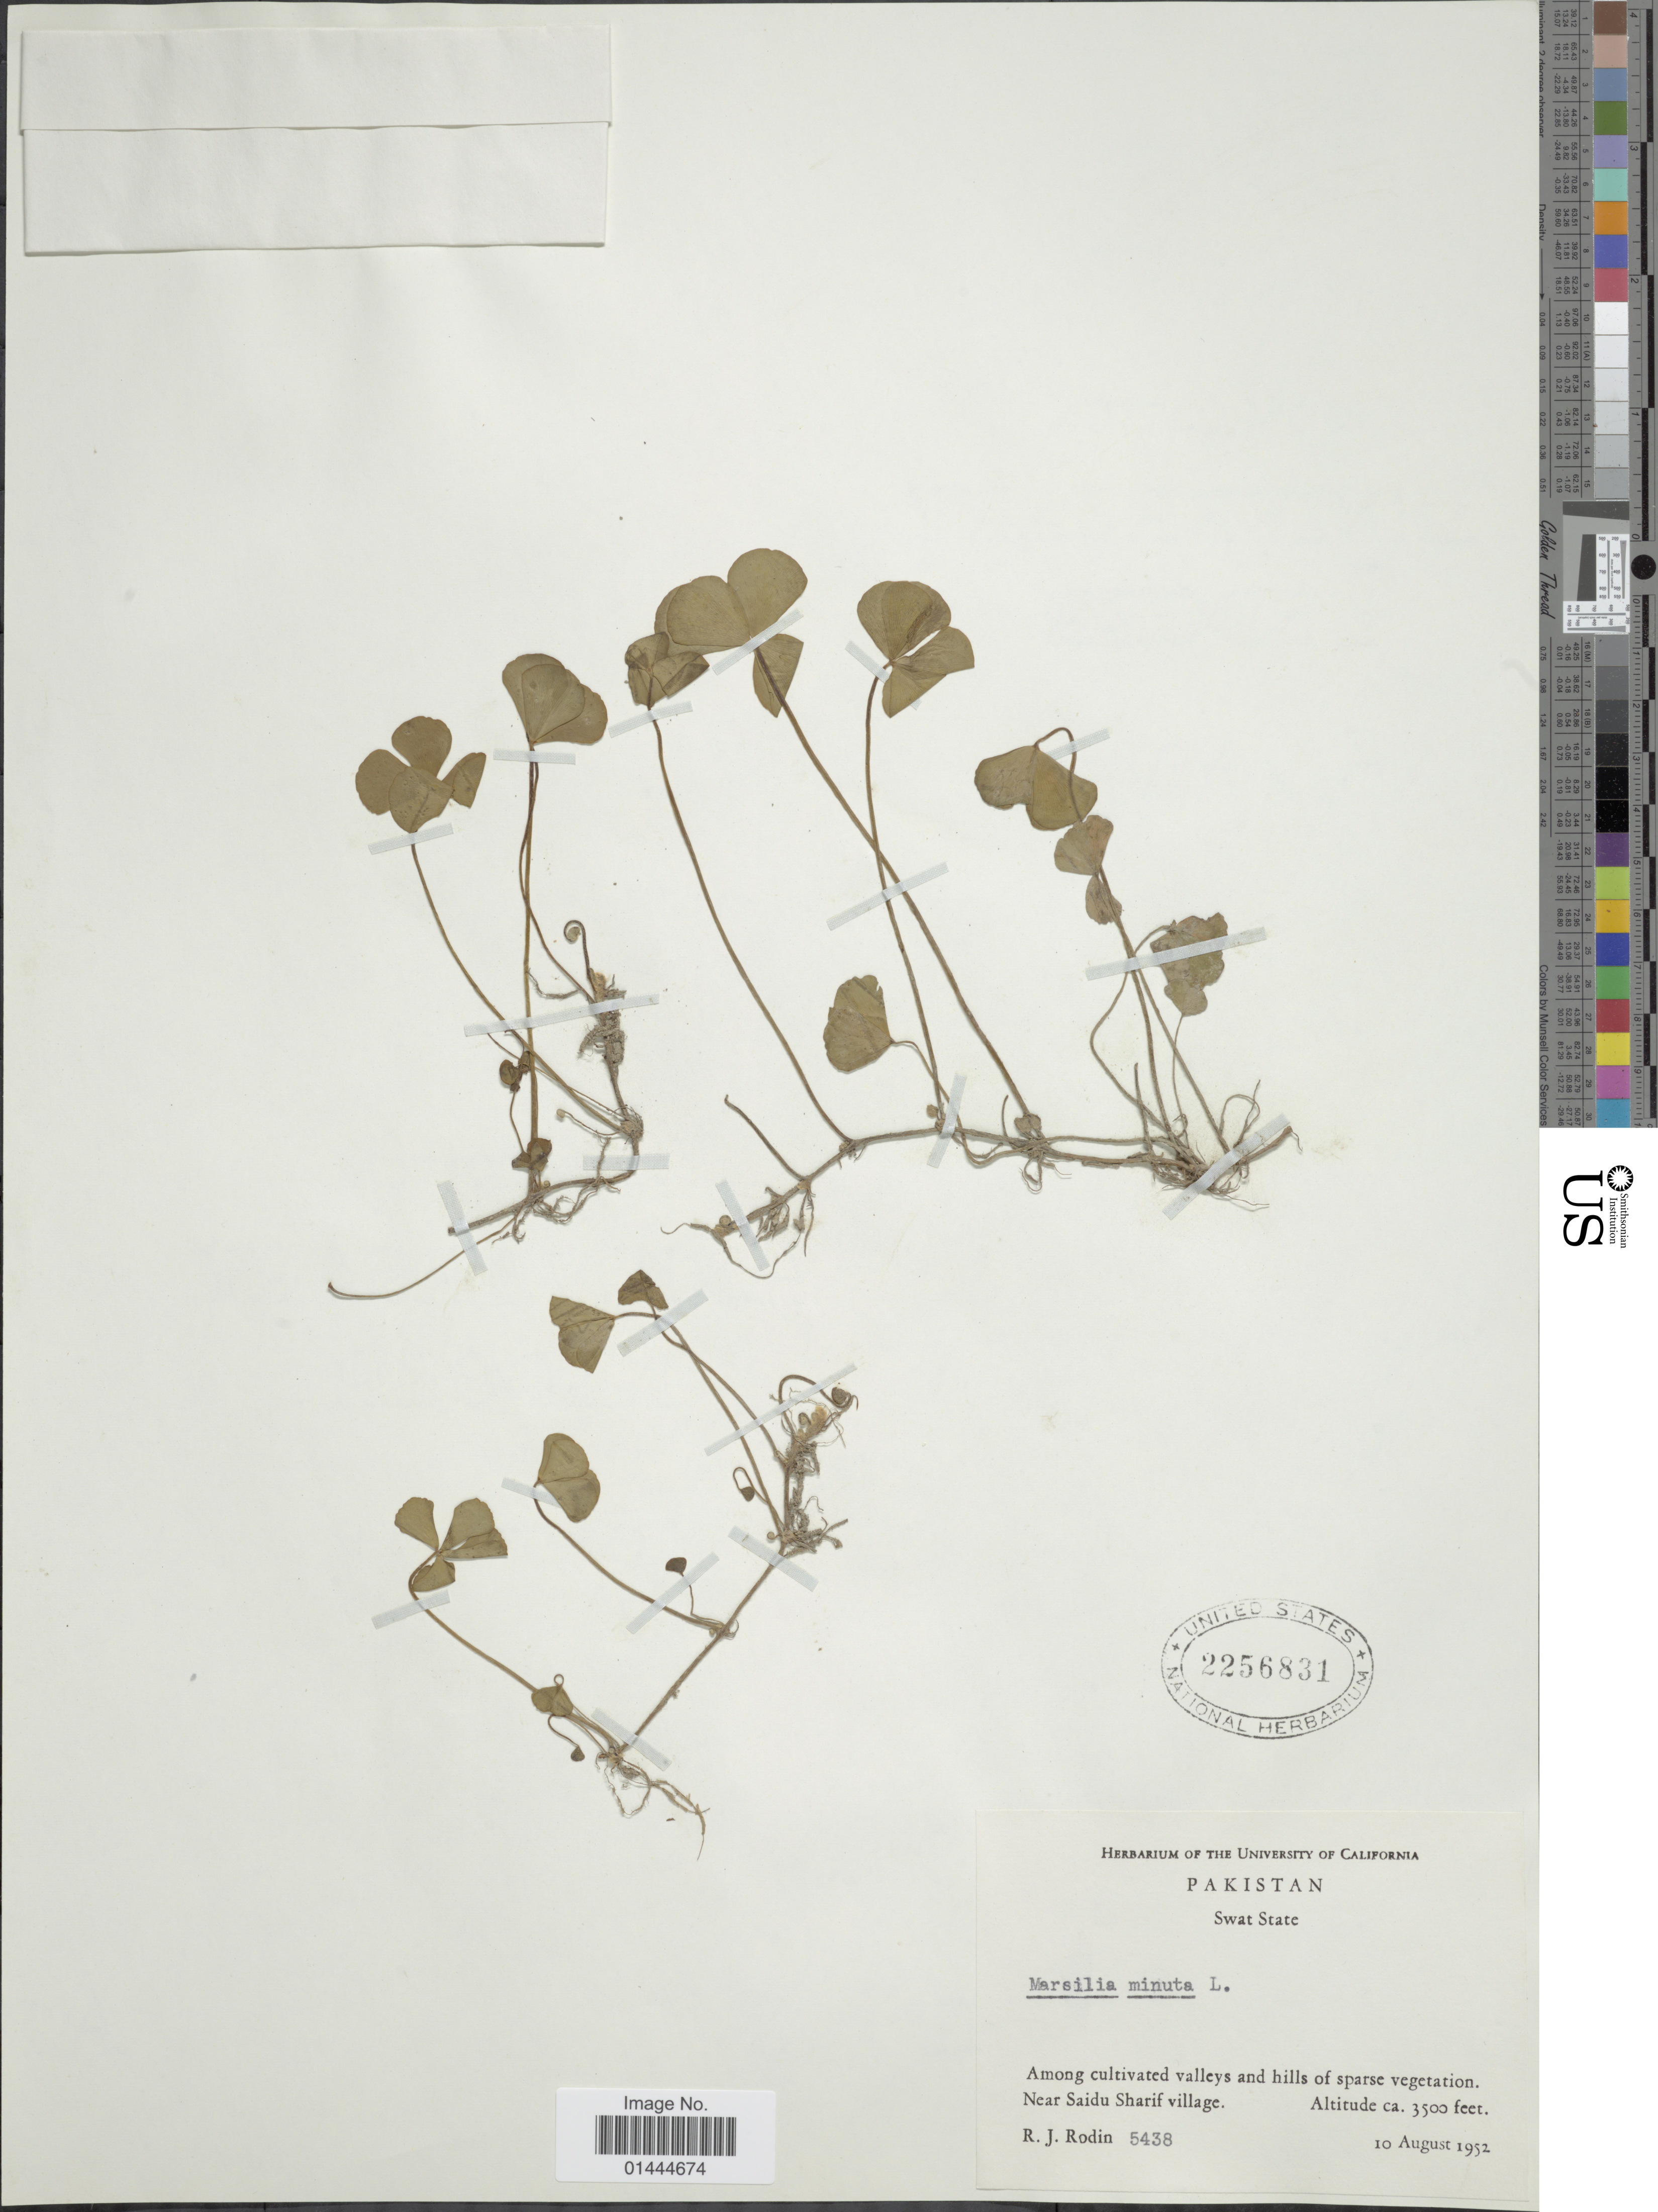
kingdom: Plantae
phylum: Tracheophyta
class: Polypodiopsida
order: Salviniales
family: Marsileaceae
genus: Marsilea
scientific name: Marsilea minuta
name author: L.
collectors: R. J. Rodin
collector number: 5438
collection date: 1952-08-10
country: Pakistan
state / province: Khyber Pakhtunkhwa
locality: Swat State, near Saidu Sharif Village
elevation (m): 1067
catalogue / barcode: US 2256831